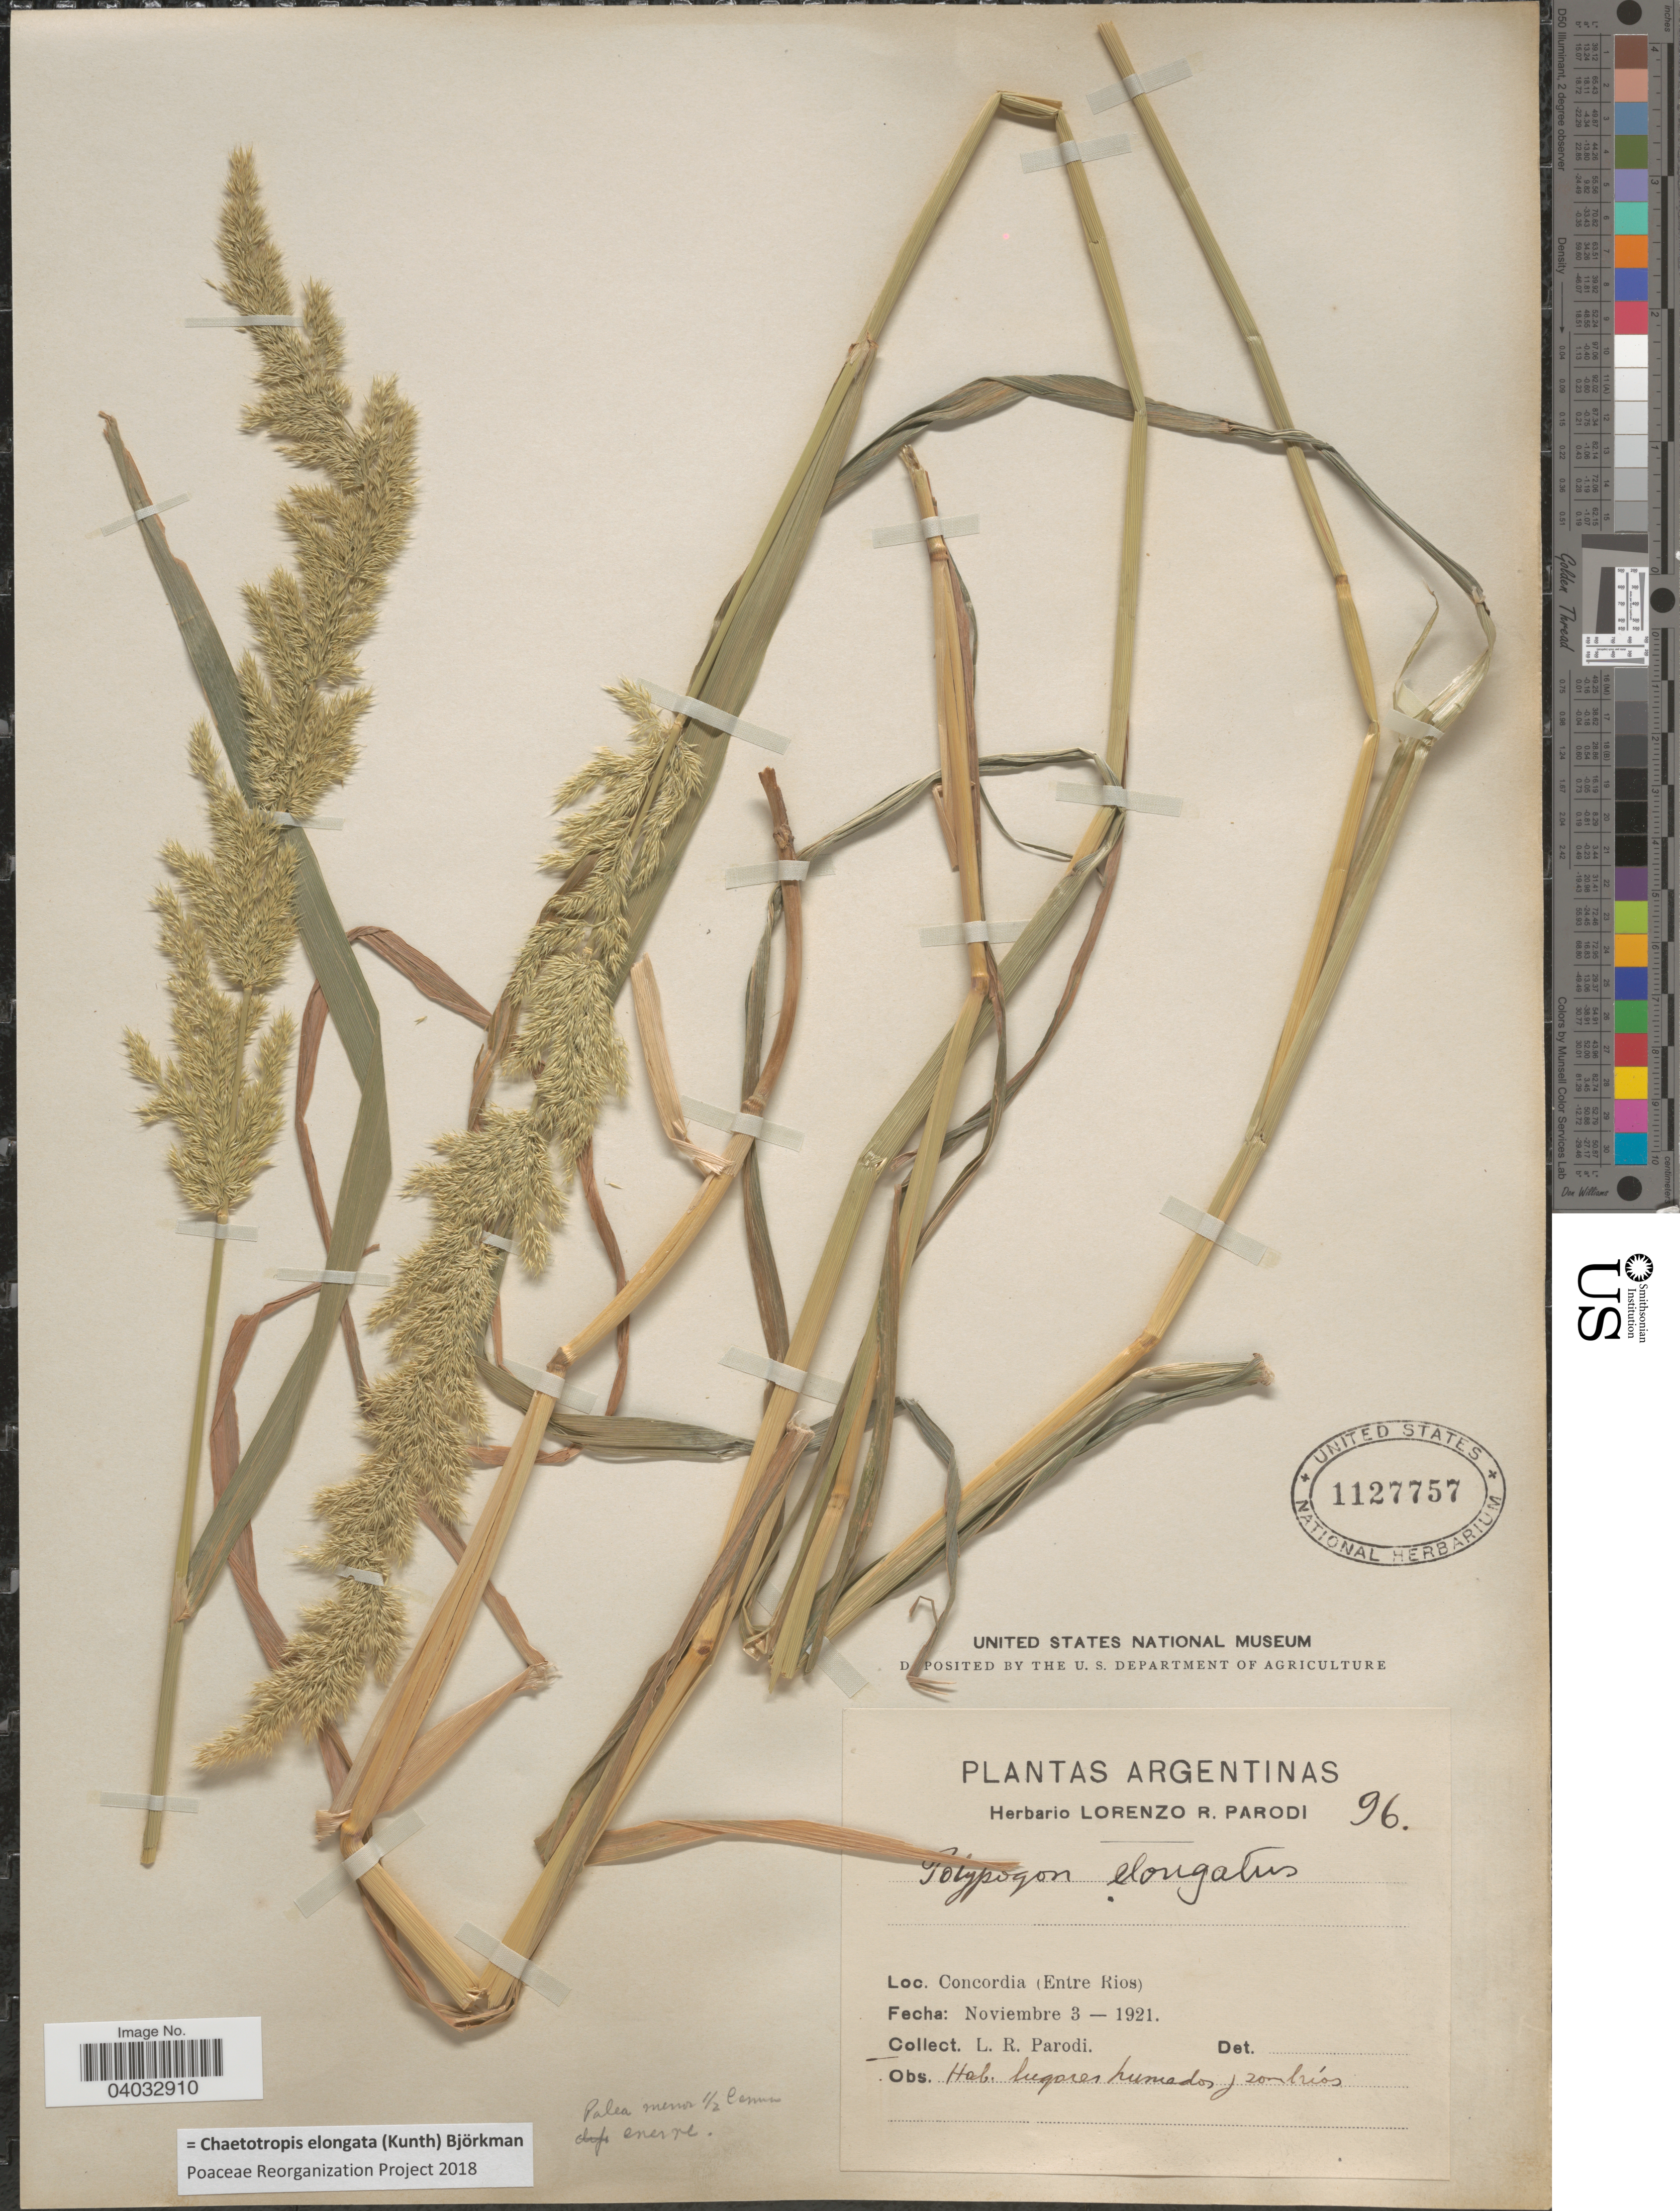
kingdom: Plantae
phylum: Tracheophyta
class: Liliopsida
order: Poales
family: Poaceae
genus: Chaetotropis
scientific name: Chaetotropis elongata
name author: (Kunth) Björkman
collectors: L. R. Parodi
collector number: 96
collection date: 1921-11-03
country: Argentina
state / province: Entre Rios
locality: Concordia (Entre Rios).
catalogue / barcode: US 1127757